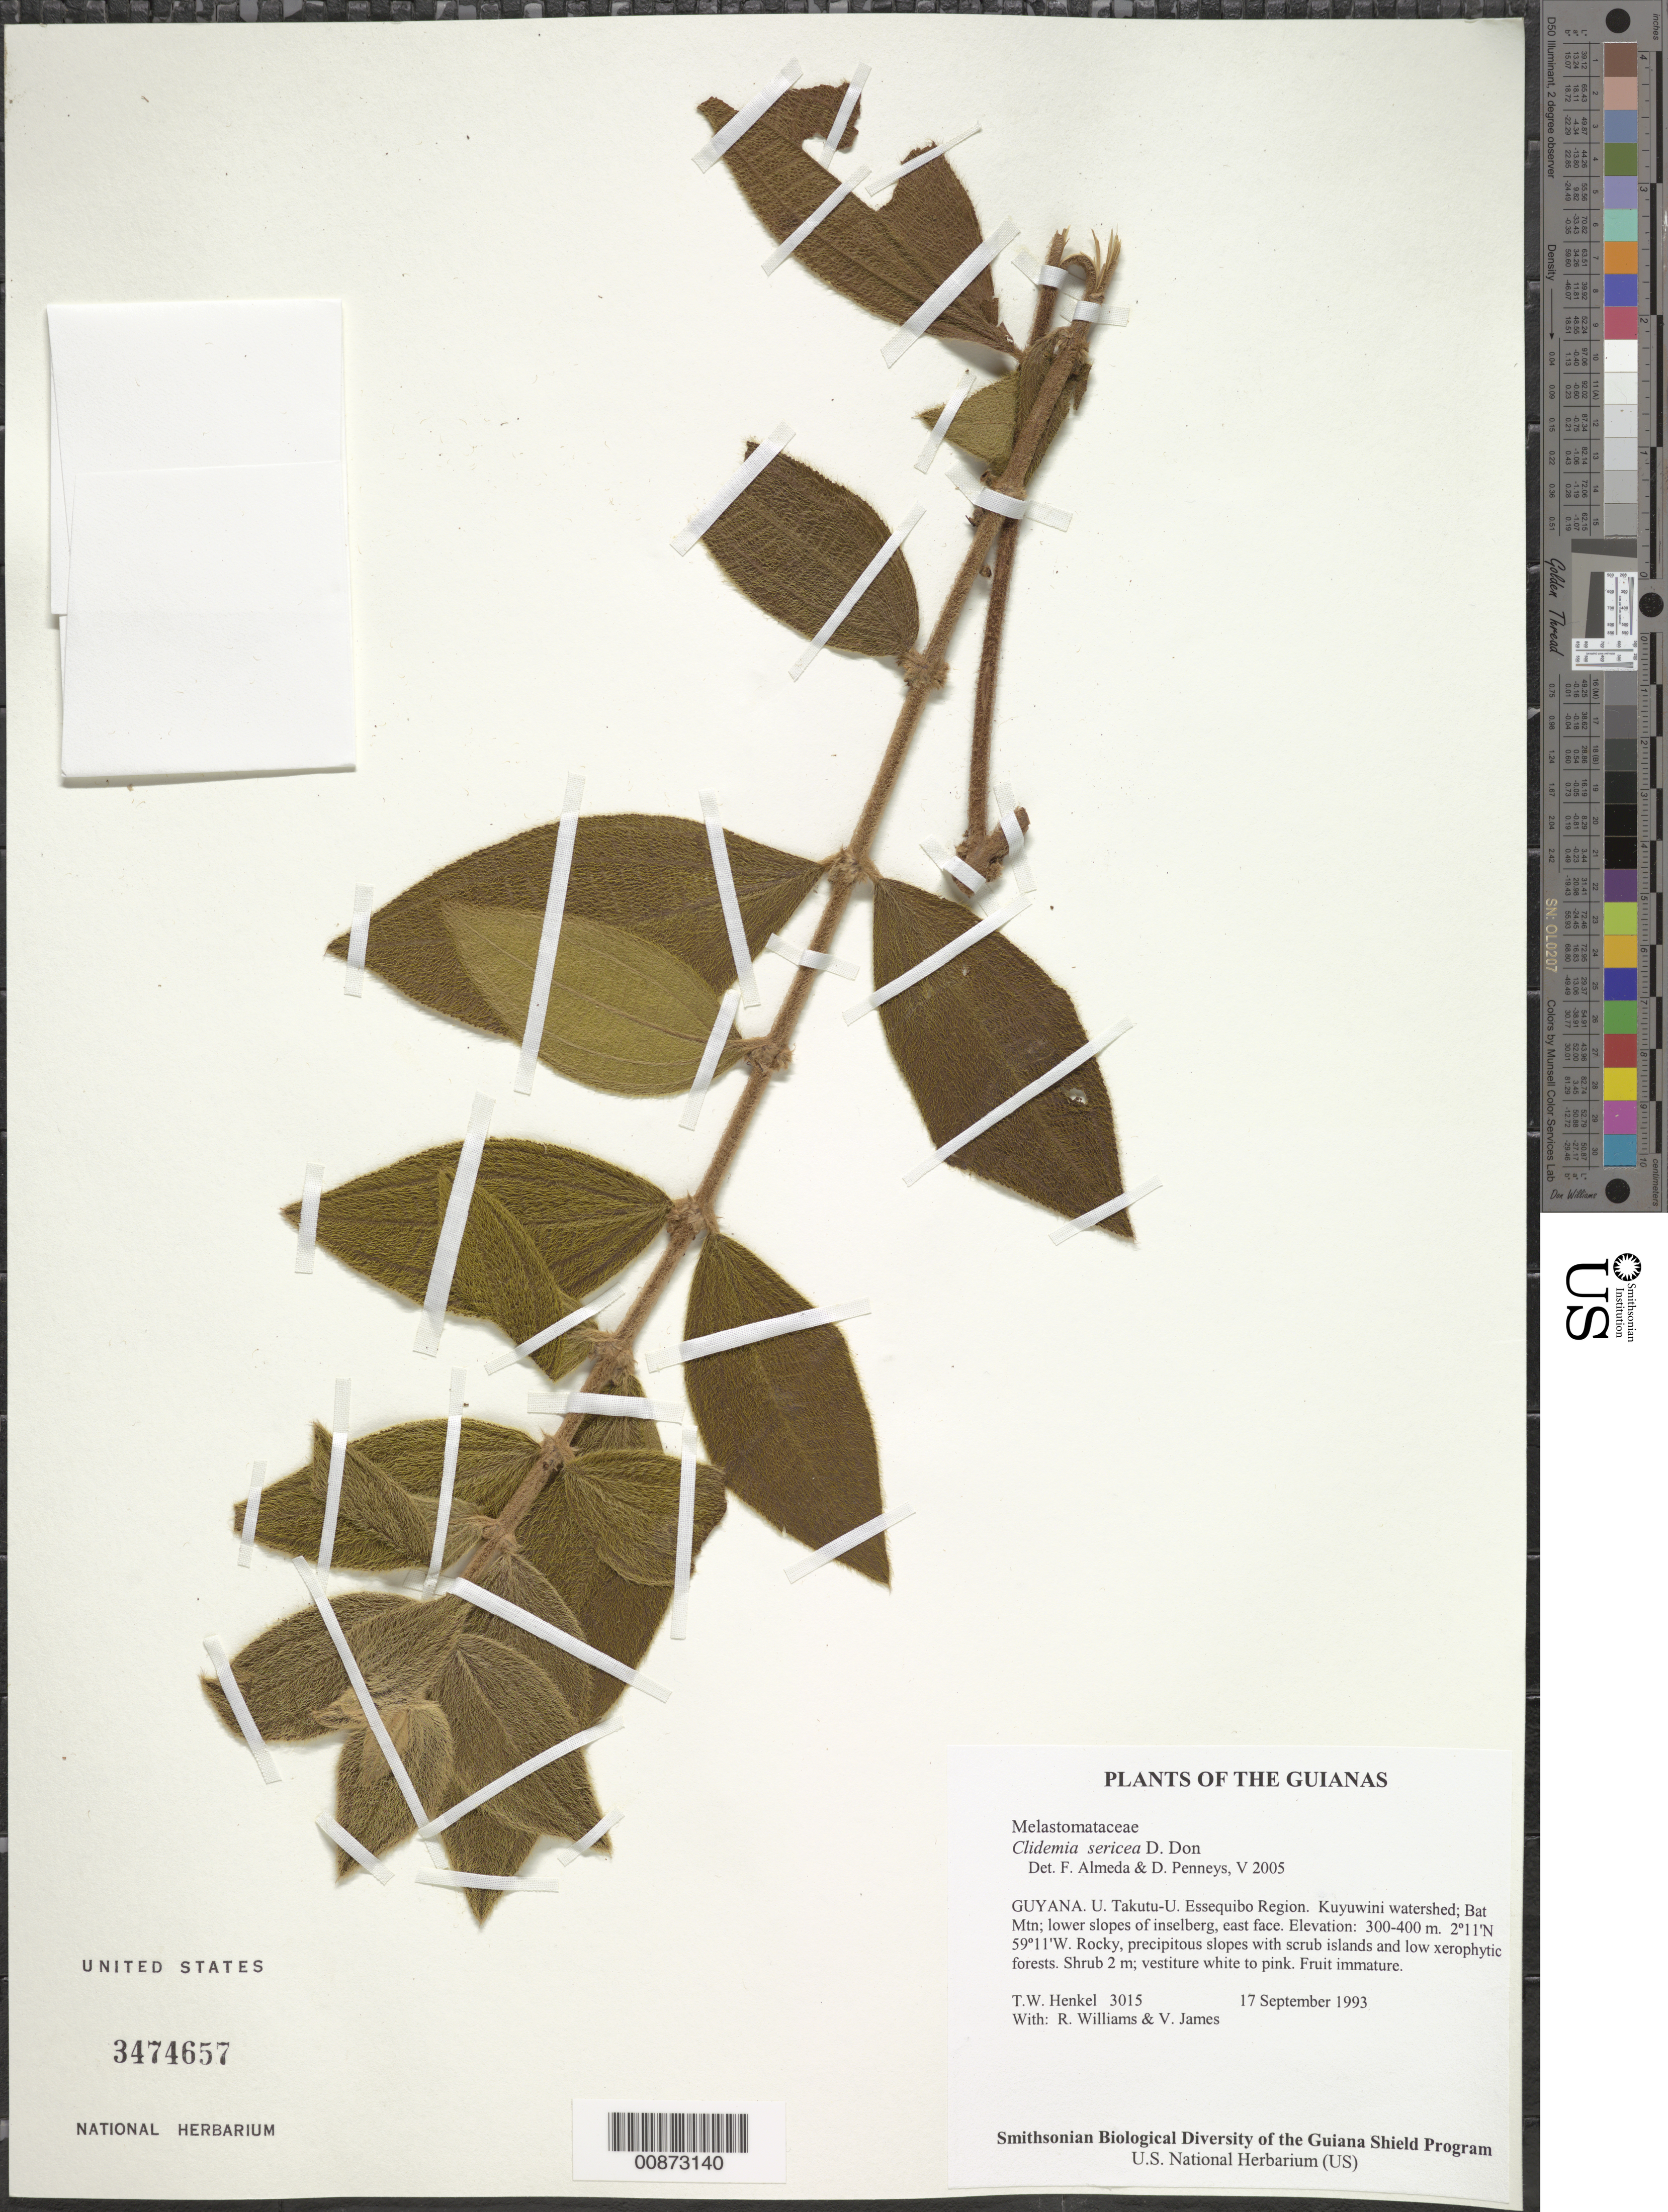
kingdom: Plantae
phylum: Tracheophyta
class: Magnoliopsida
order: Myrtales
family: Melastomataceae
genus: Clidemia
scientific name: Clidemia sericea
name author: D. Don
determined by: Almeda, F.; Penneys, D. S.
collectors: T. Henkel, R. Williams & V. James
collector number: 3015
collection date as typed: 17 September 1993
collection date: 1993-09-17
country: Guyana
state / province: U. Takutu-U. Essequibo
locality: Kuyuwini watershed; Bat Mtn; lower slopes of inselberg, east face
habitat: Rocky, precipitous slopes with scrub islands and low xerophytic forests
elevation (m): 300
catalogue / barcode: US 3474657